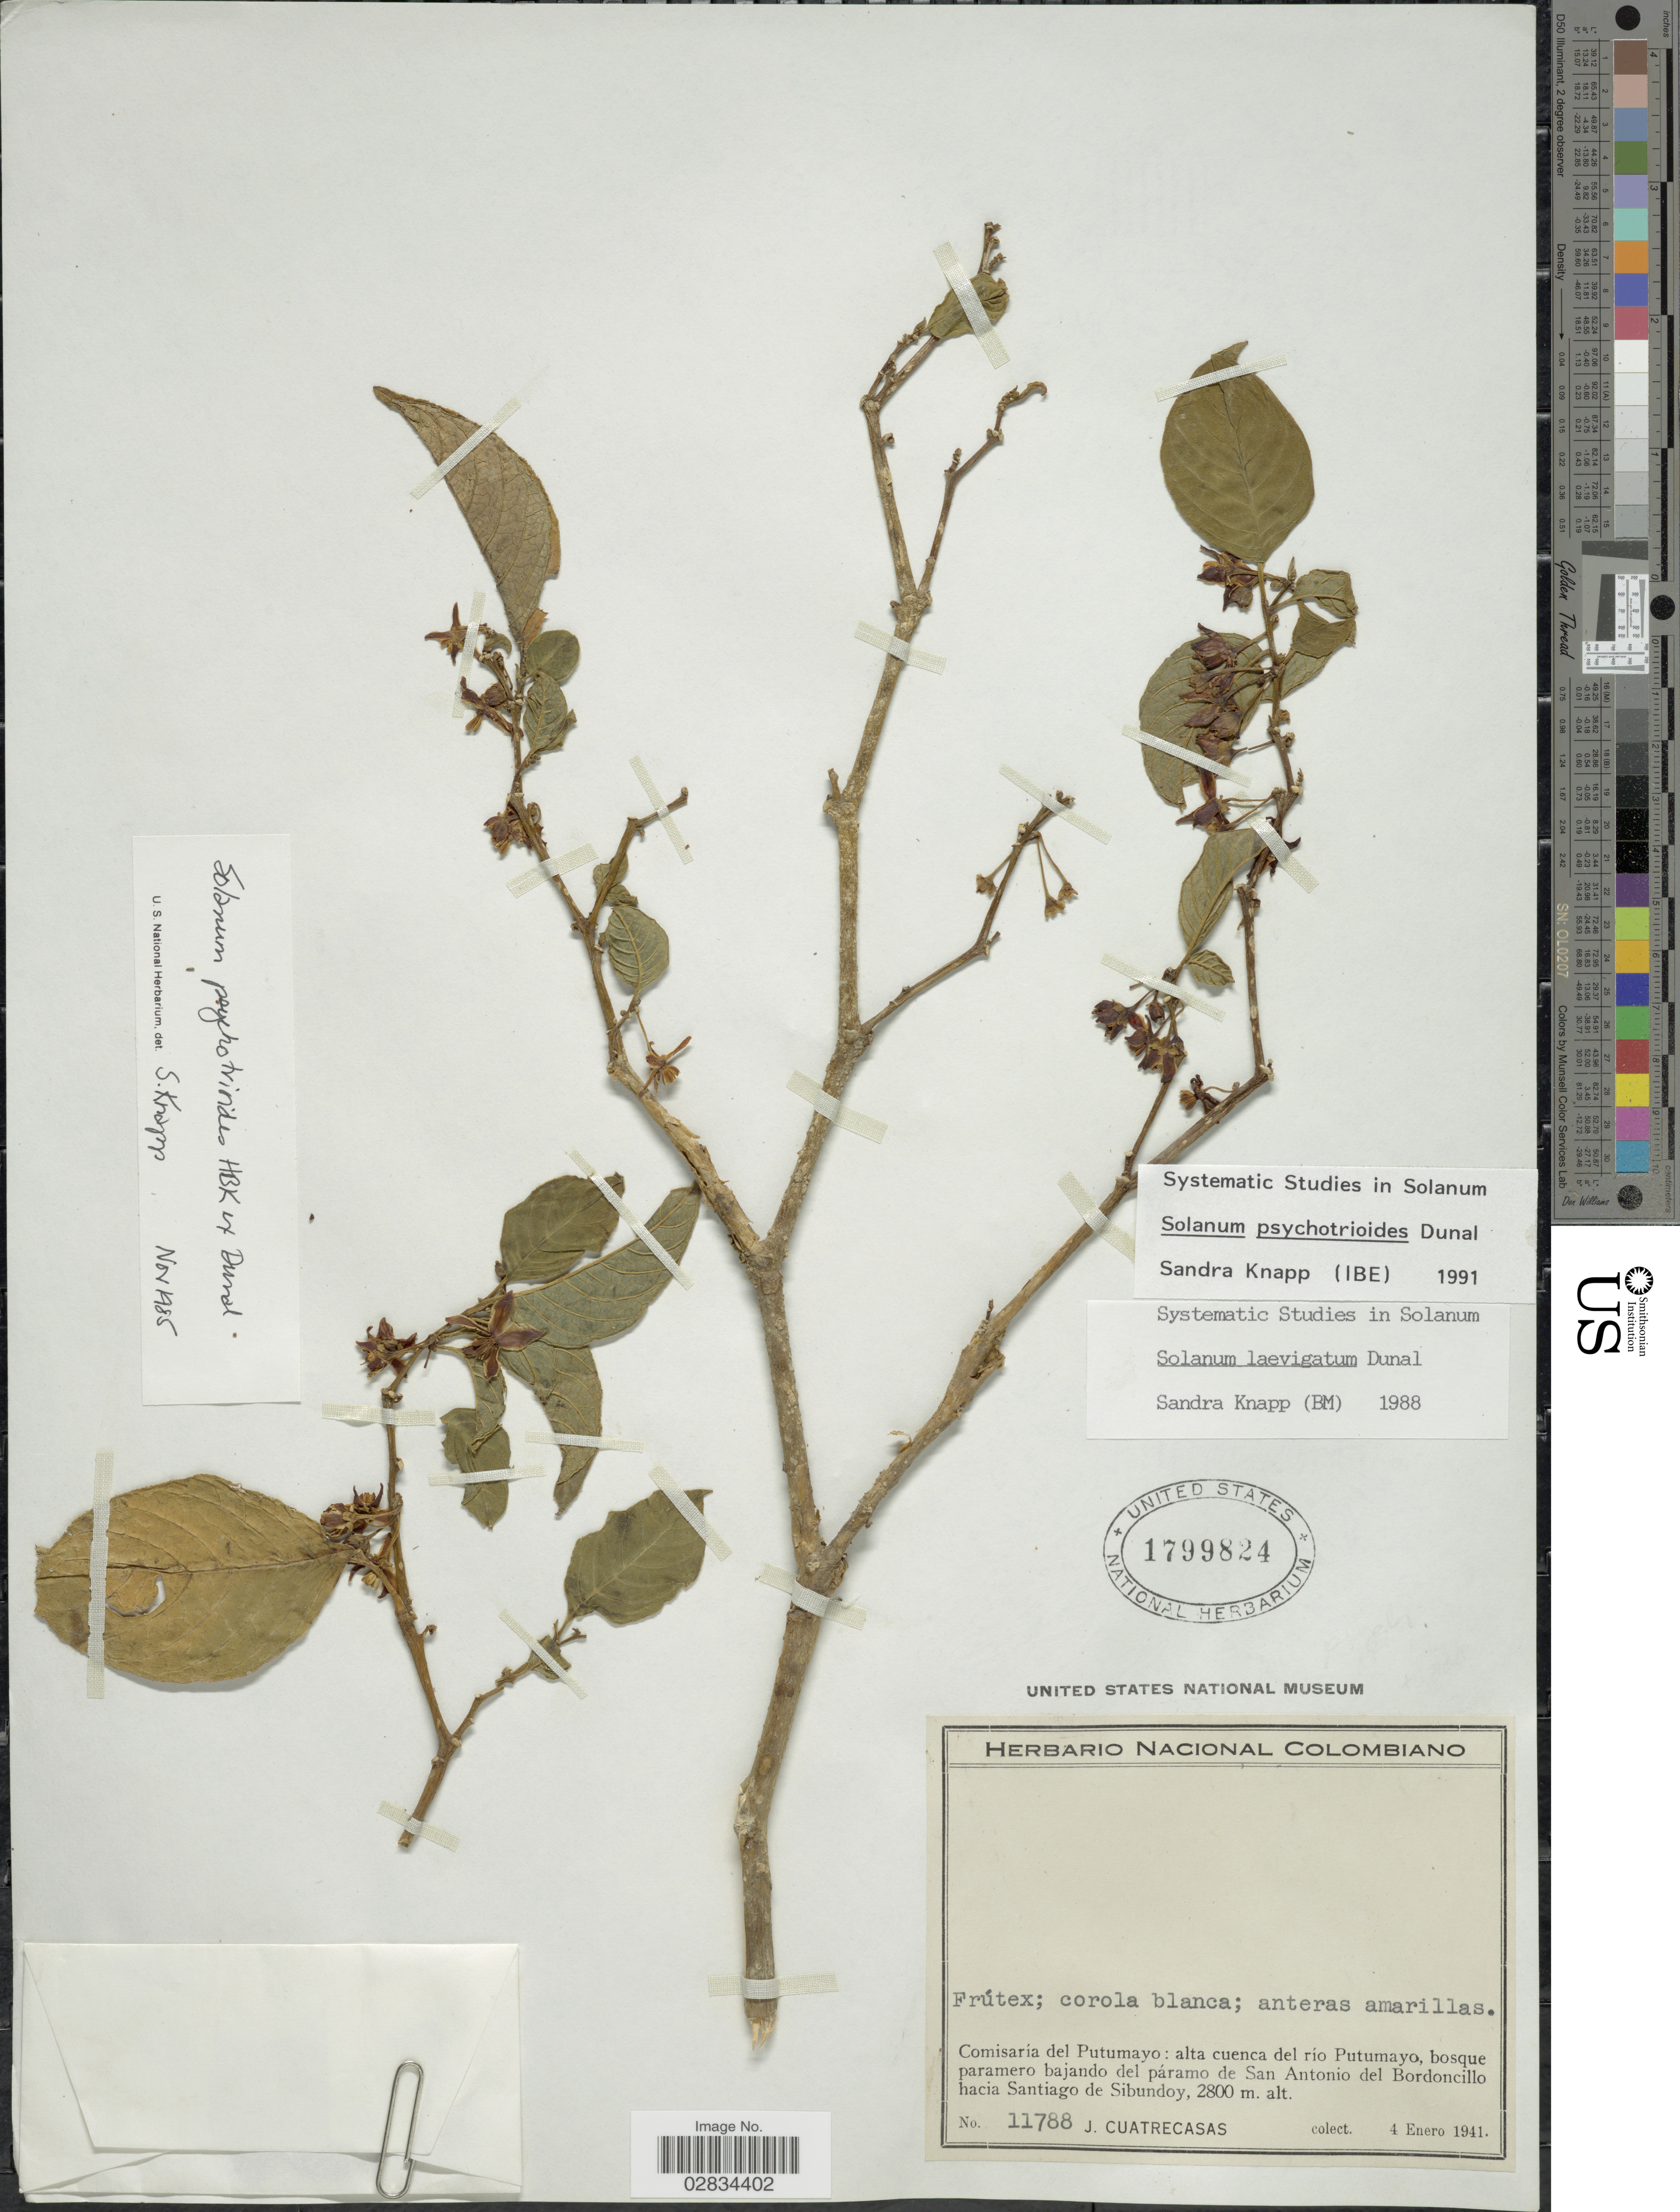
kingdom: Plantae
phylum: Tracheophyta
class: Magnoliopsida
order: Solanales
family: Solanaceae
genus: Solanum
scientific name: Solanum psychotrioides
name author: Dunal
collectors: J. Cuatrecasas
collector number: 11788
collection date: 1941-01-04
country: Colombia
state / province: Putumayo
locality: Comisaría del Putumayo: alta cuenca del río Putumayo, bosque paramero bajando del páramo de San Antonio del Bordoncillo hacia Santiago de Sibundoy.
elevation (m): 2800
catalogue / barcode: US 1799824